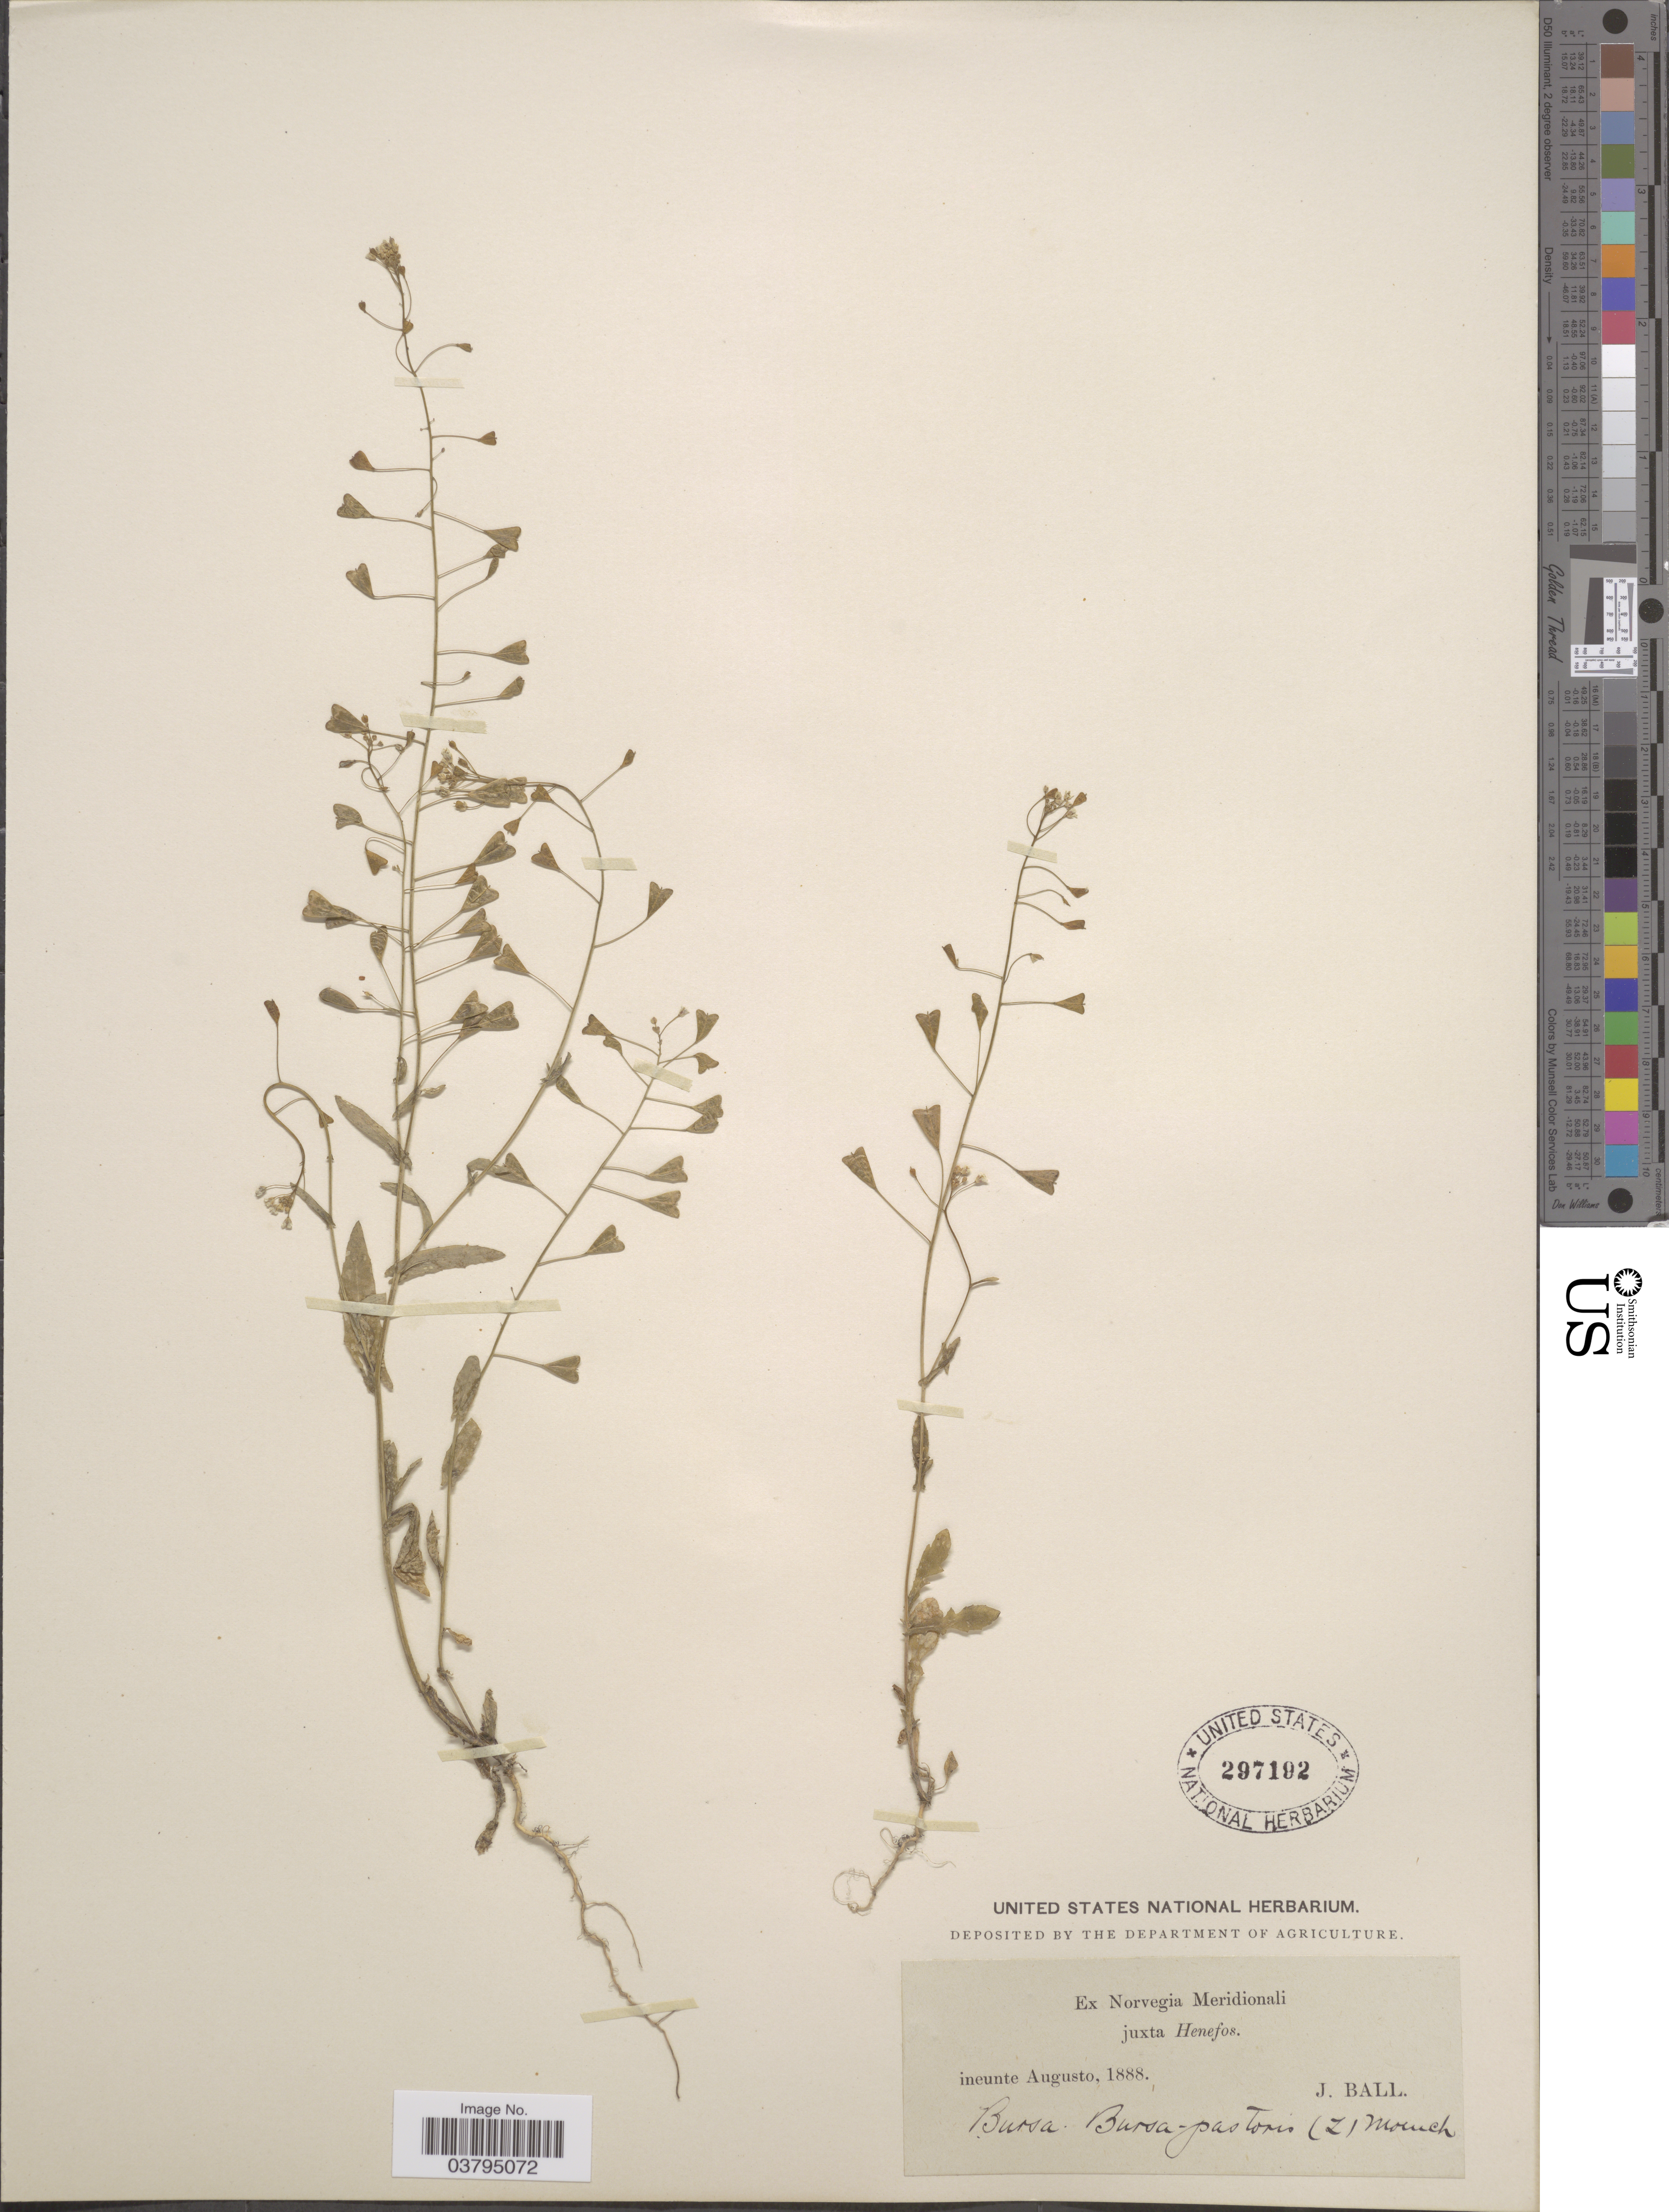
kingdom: Plantae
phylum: Tracheophyta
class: Magnoliopsida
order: Brassicales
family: Brassicaceae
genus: Capsella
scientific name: Capsella bursa-pastoris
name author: (L.) Medik.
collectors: J. Ball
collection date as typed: ineunte Augusto, 1888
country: Norway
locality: Ex Norvegia Meridionali juxta Henefos.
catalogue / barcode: US 297192